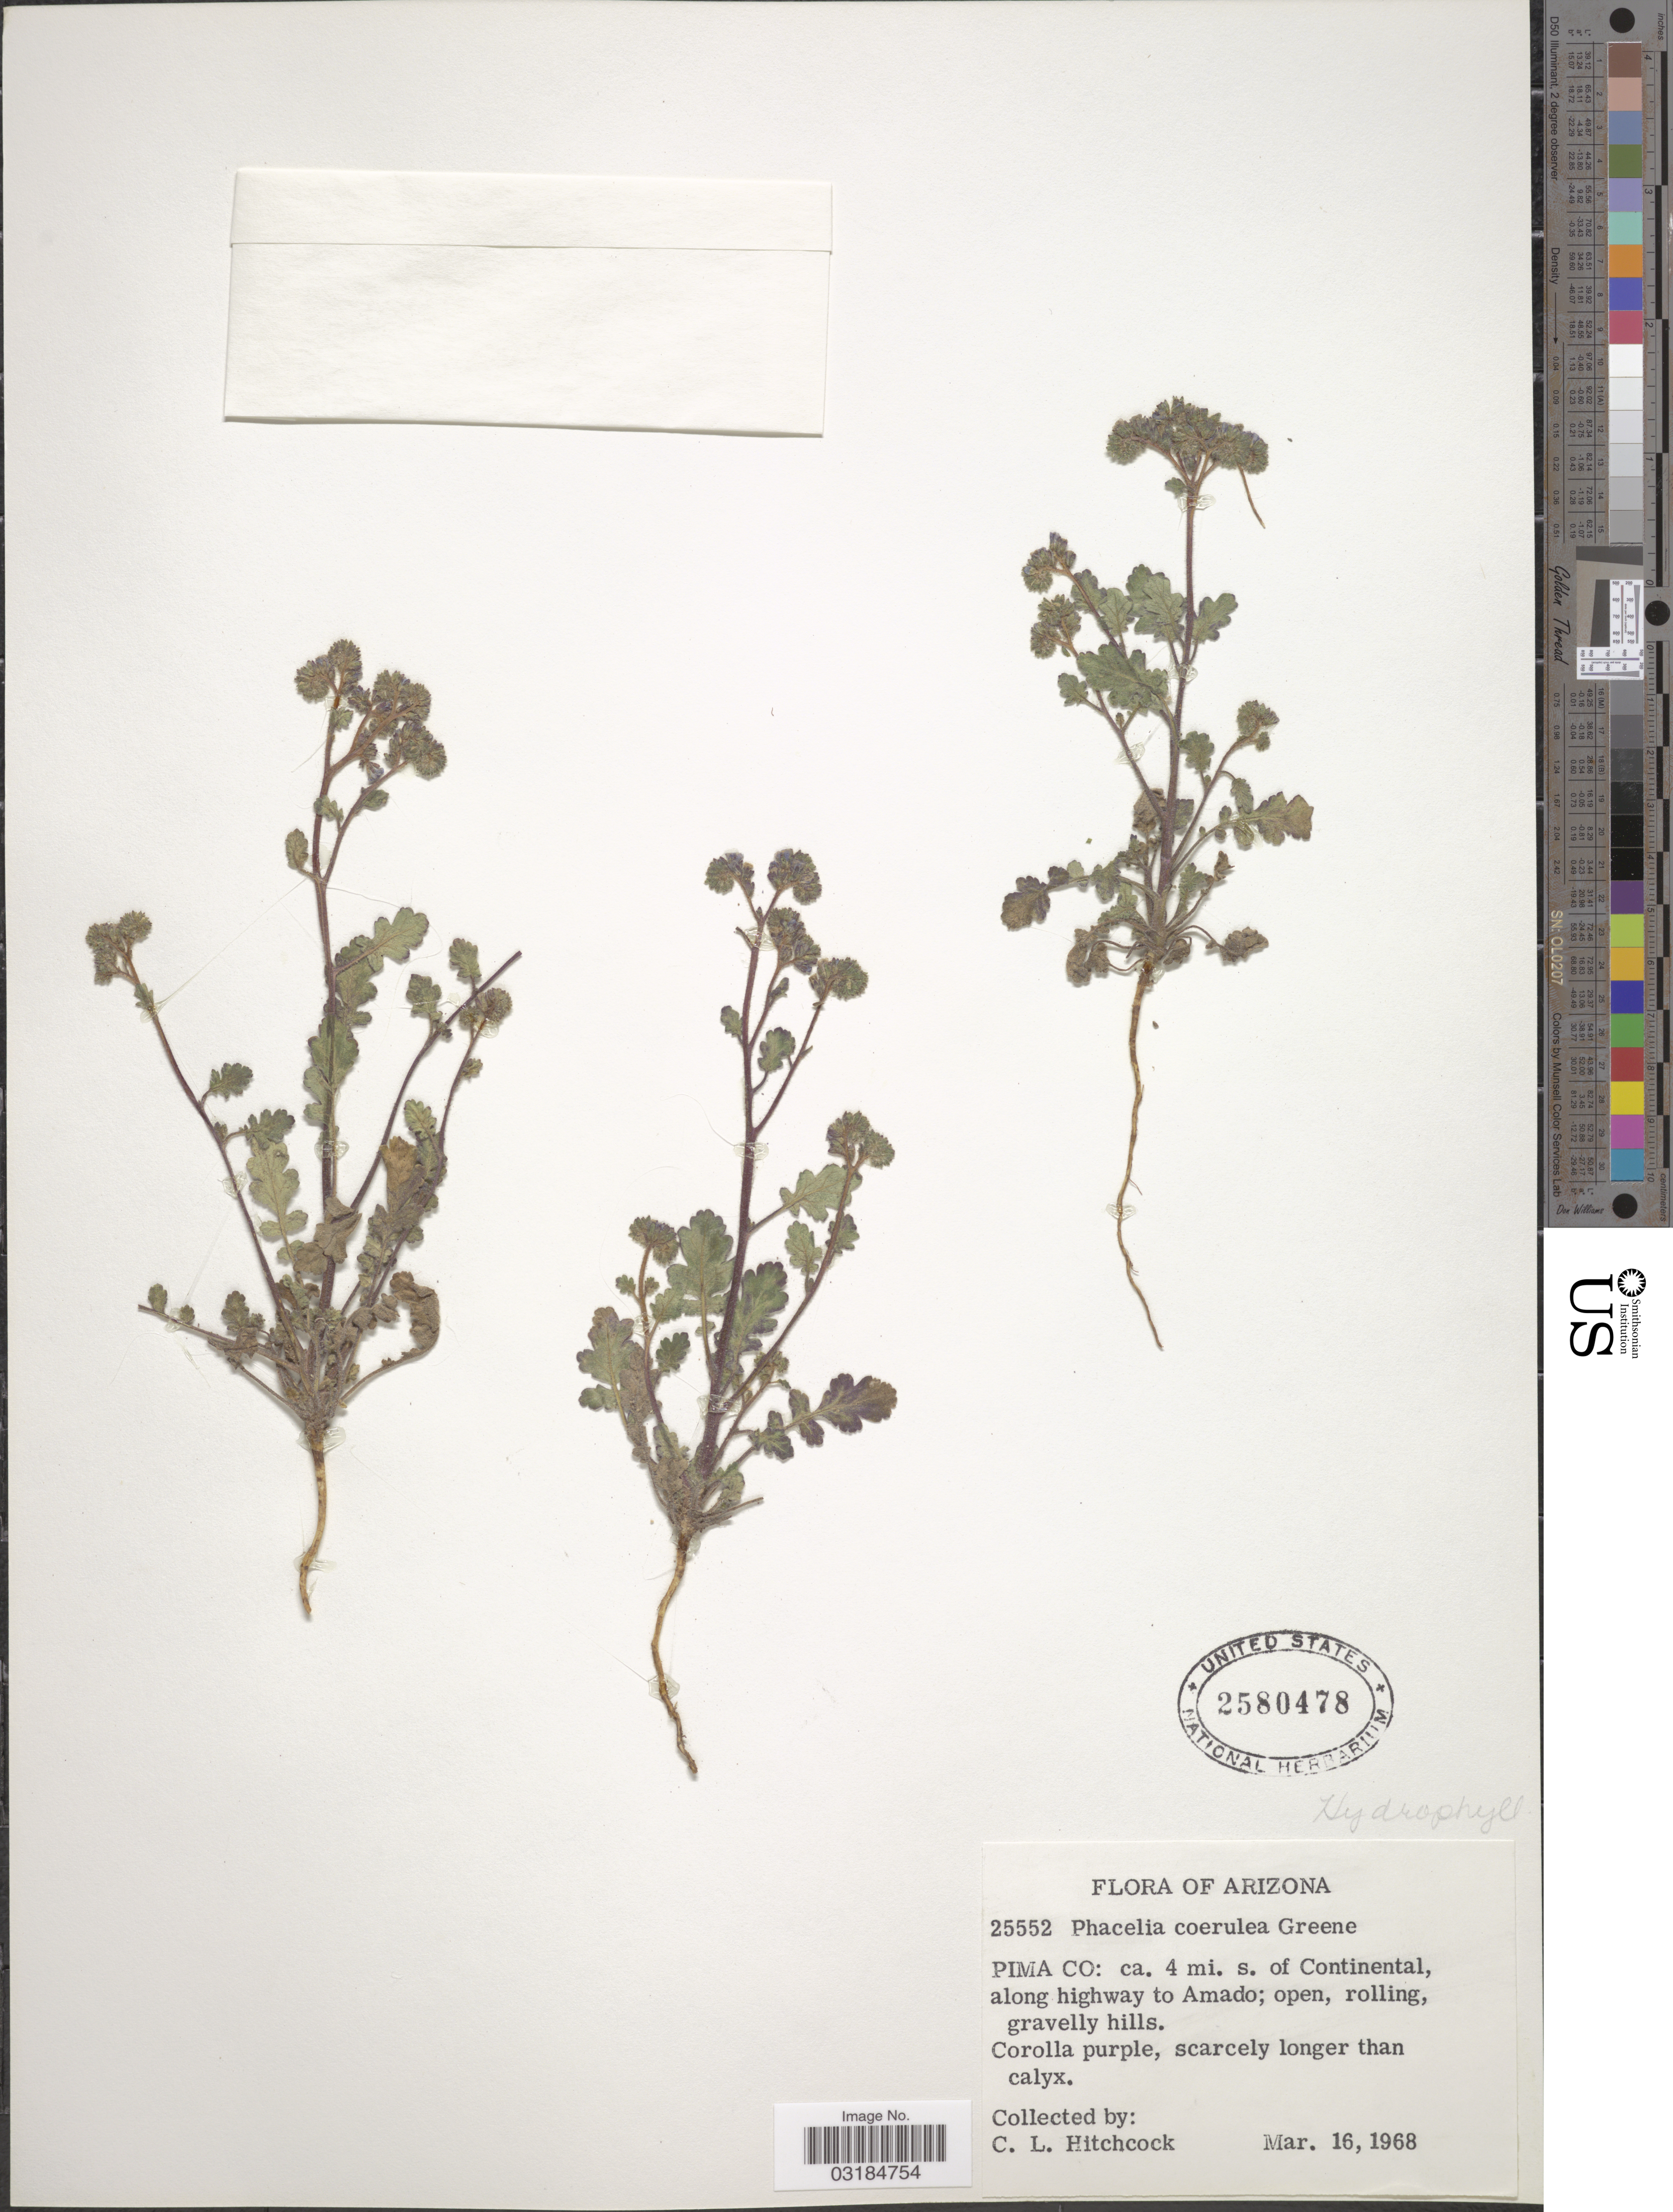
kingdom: Plantae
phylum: Tracheophyta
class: Magnoliopsida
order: Boraginales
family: Hydrophyllaceae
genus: Phacelia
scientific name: Phacelia caerulea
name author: Greene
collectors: C. L. Hitchcock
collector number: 25552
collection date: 1968-03-16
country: United States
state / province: Arizona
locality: Pima Co.: ca. 4 mi. s. of Continental, along highway to Amado.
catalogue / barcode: US 2580478